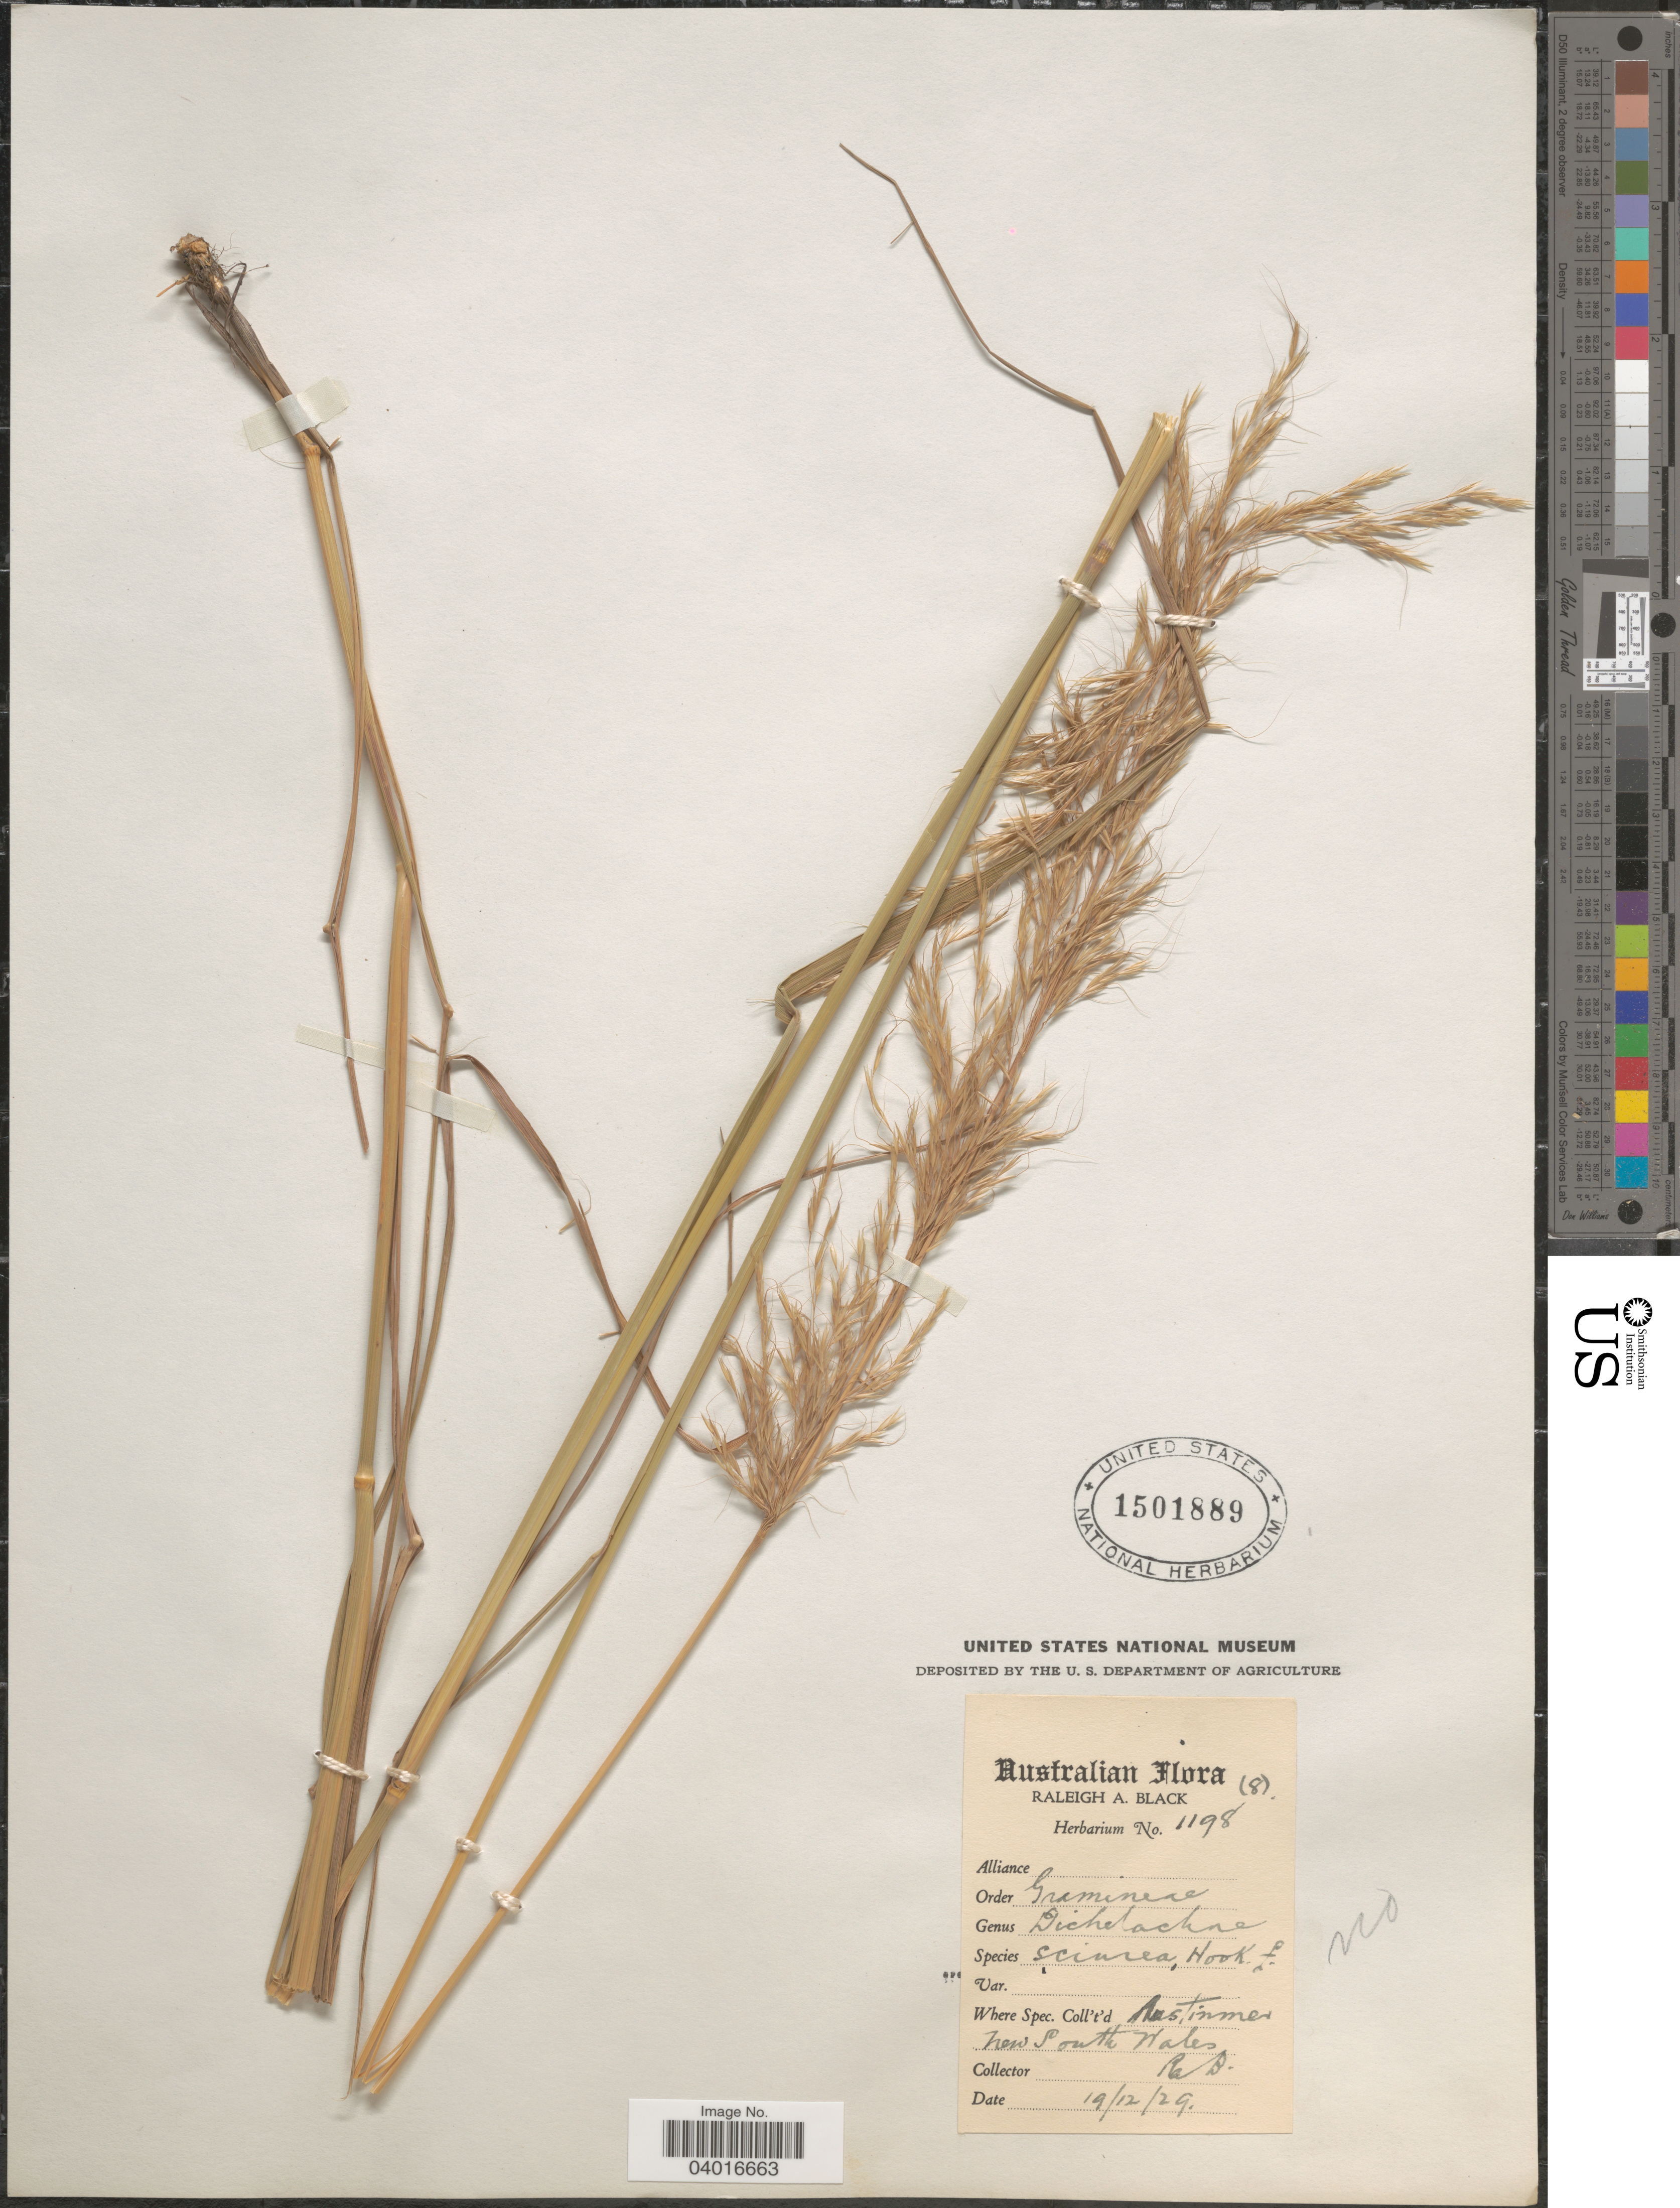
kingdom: Plantae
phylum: Tracheophyta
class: Liliopsida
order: Poales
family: Poaceae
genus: Dichelachne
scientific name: Dichelachne sp.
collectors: R. A. Black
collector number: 8?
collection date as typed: Transcribed d/m/y: 19/12/29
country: Australia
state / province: New South Wales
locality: Austinmer.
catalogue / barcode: US 1501889